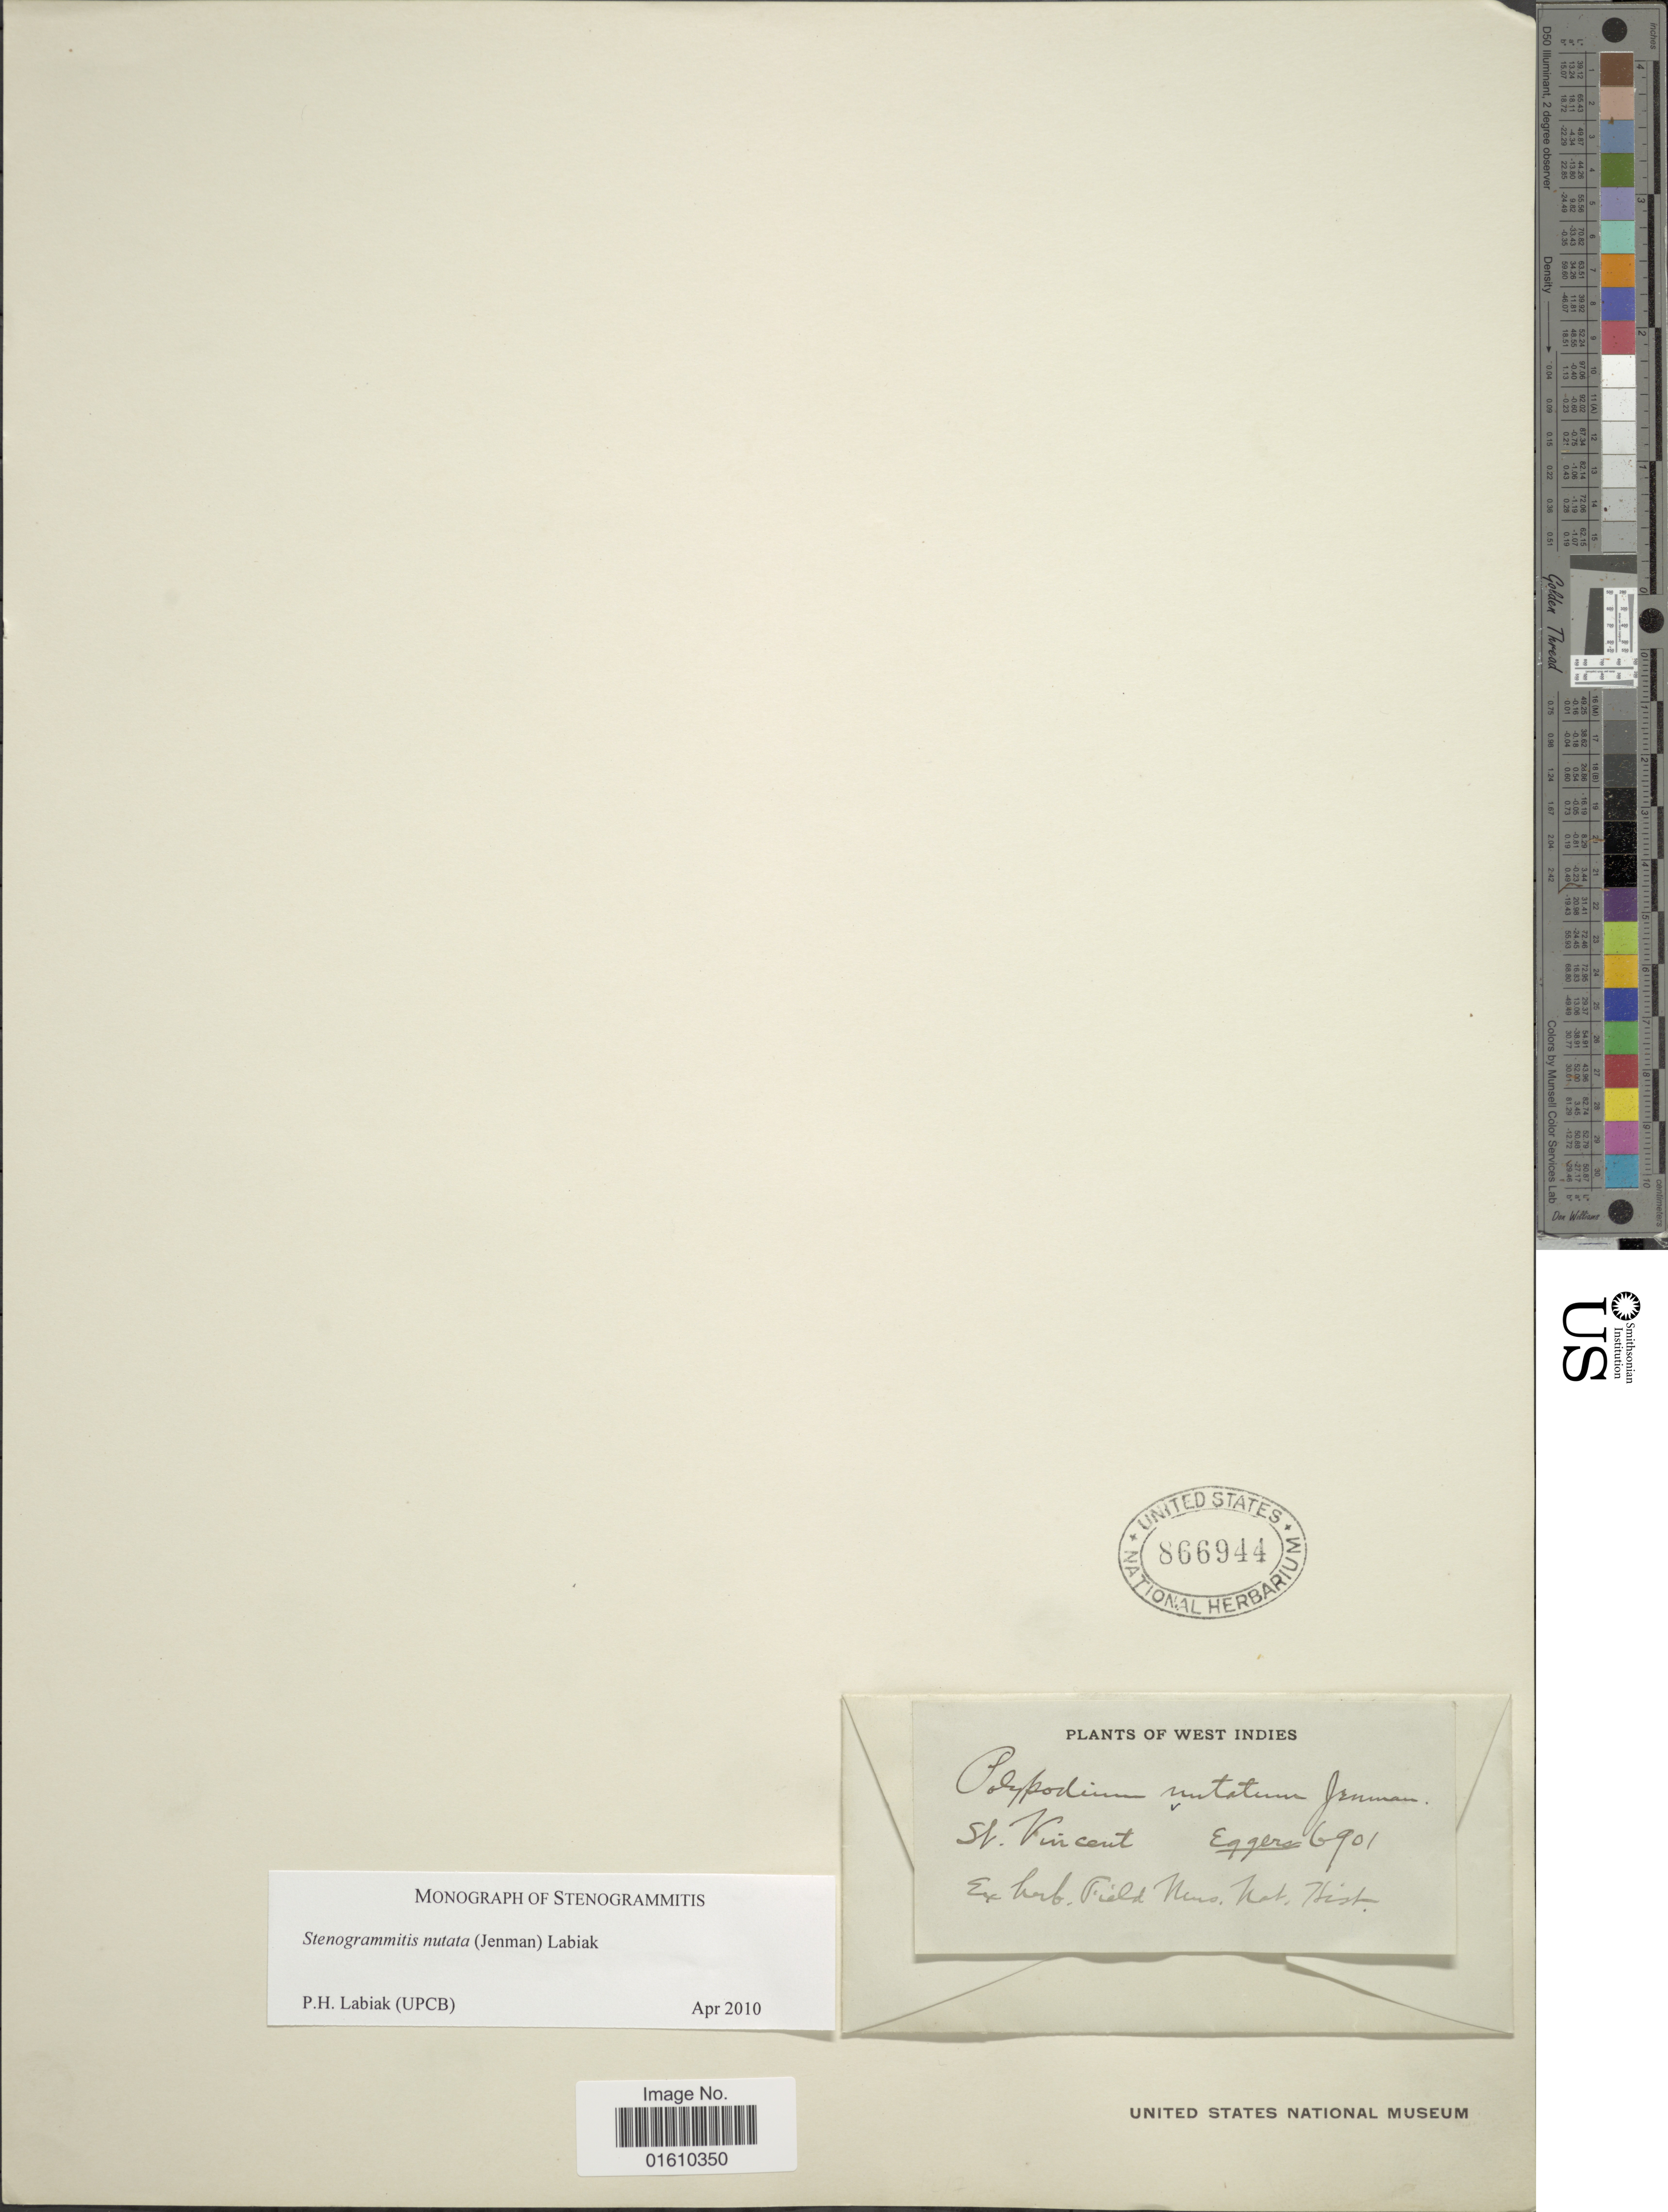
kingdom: Plantae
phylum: Tracheophyta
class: Polypodiopsida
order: Polypodiales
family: Polypodiaceae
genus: Stenogrammitis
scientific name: Stenogrammitis nutata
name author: (Jenman) Labiak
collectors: -. Eggers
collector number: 6901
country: St. Vincent - Grenadines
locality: St. Vincent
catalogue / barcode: US 866944